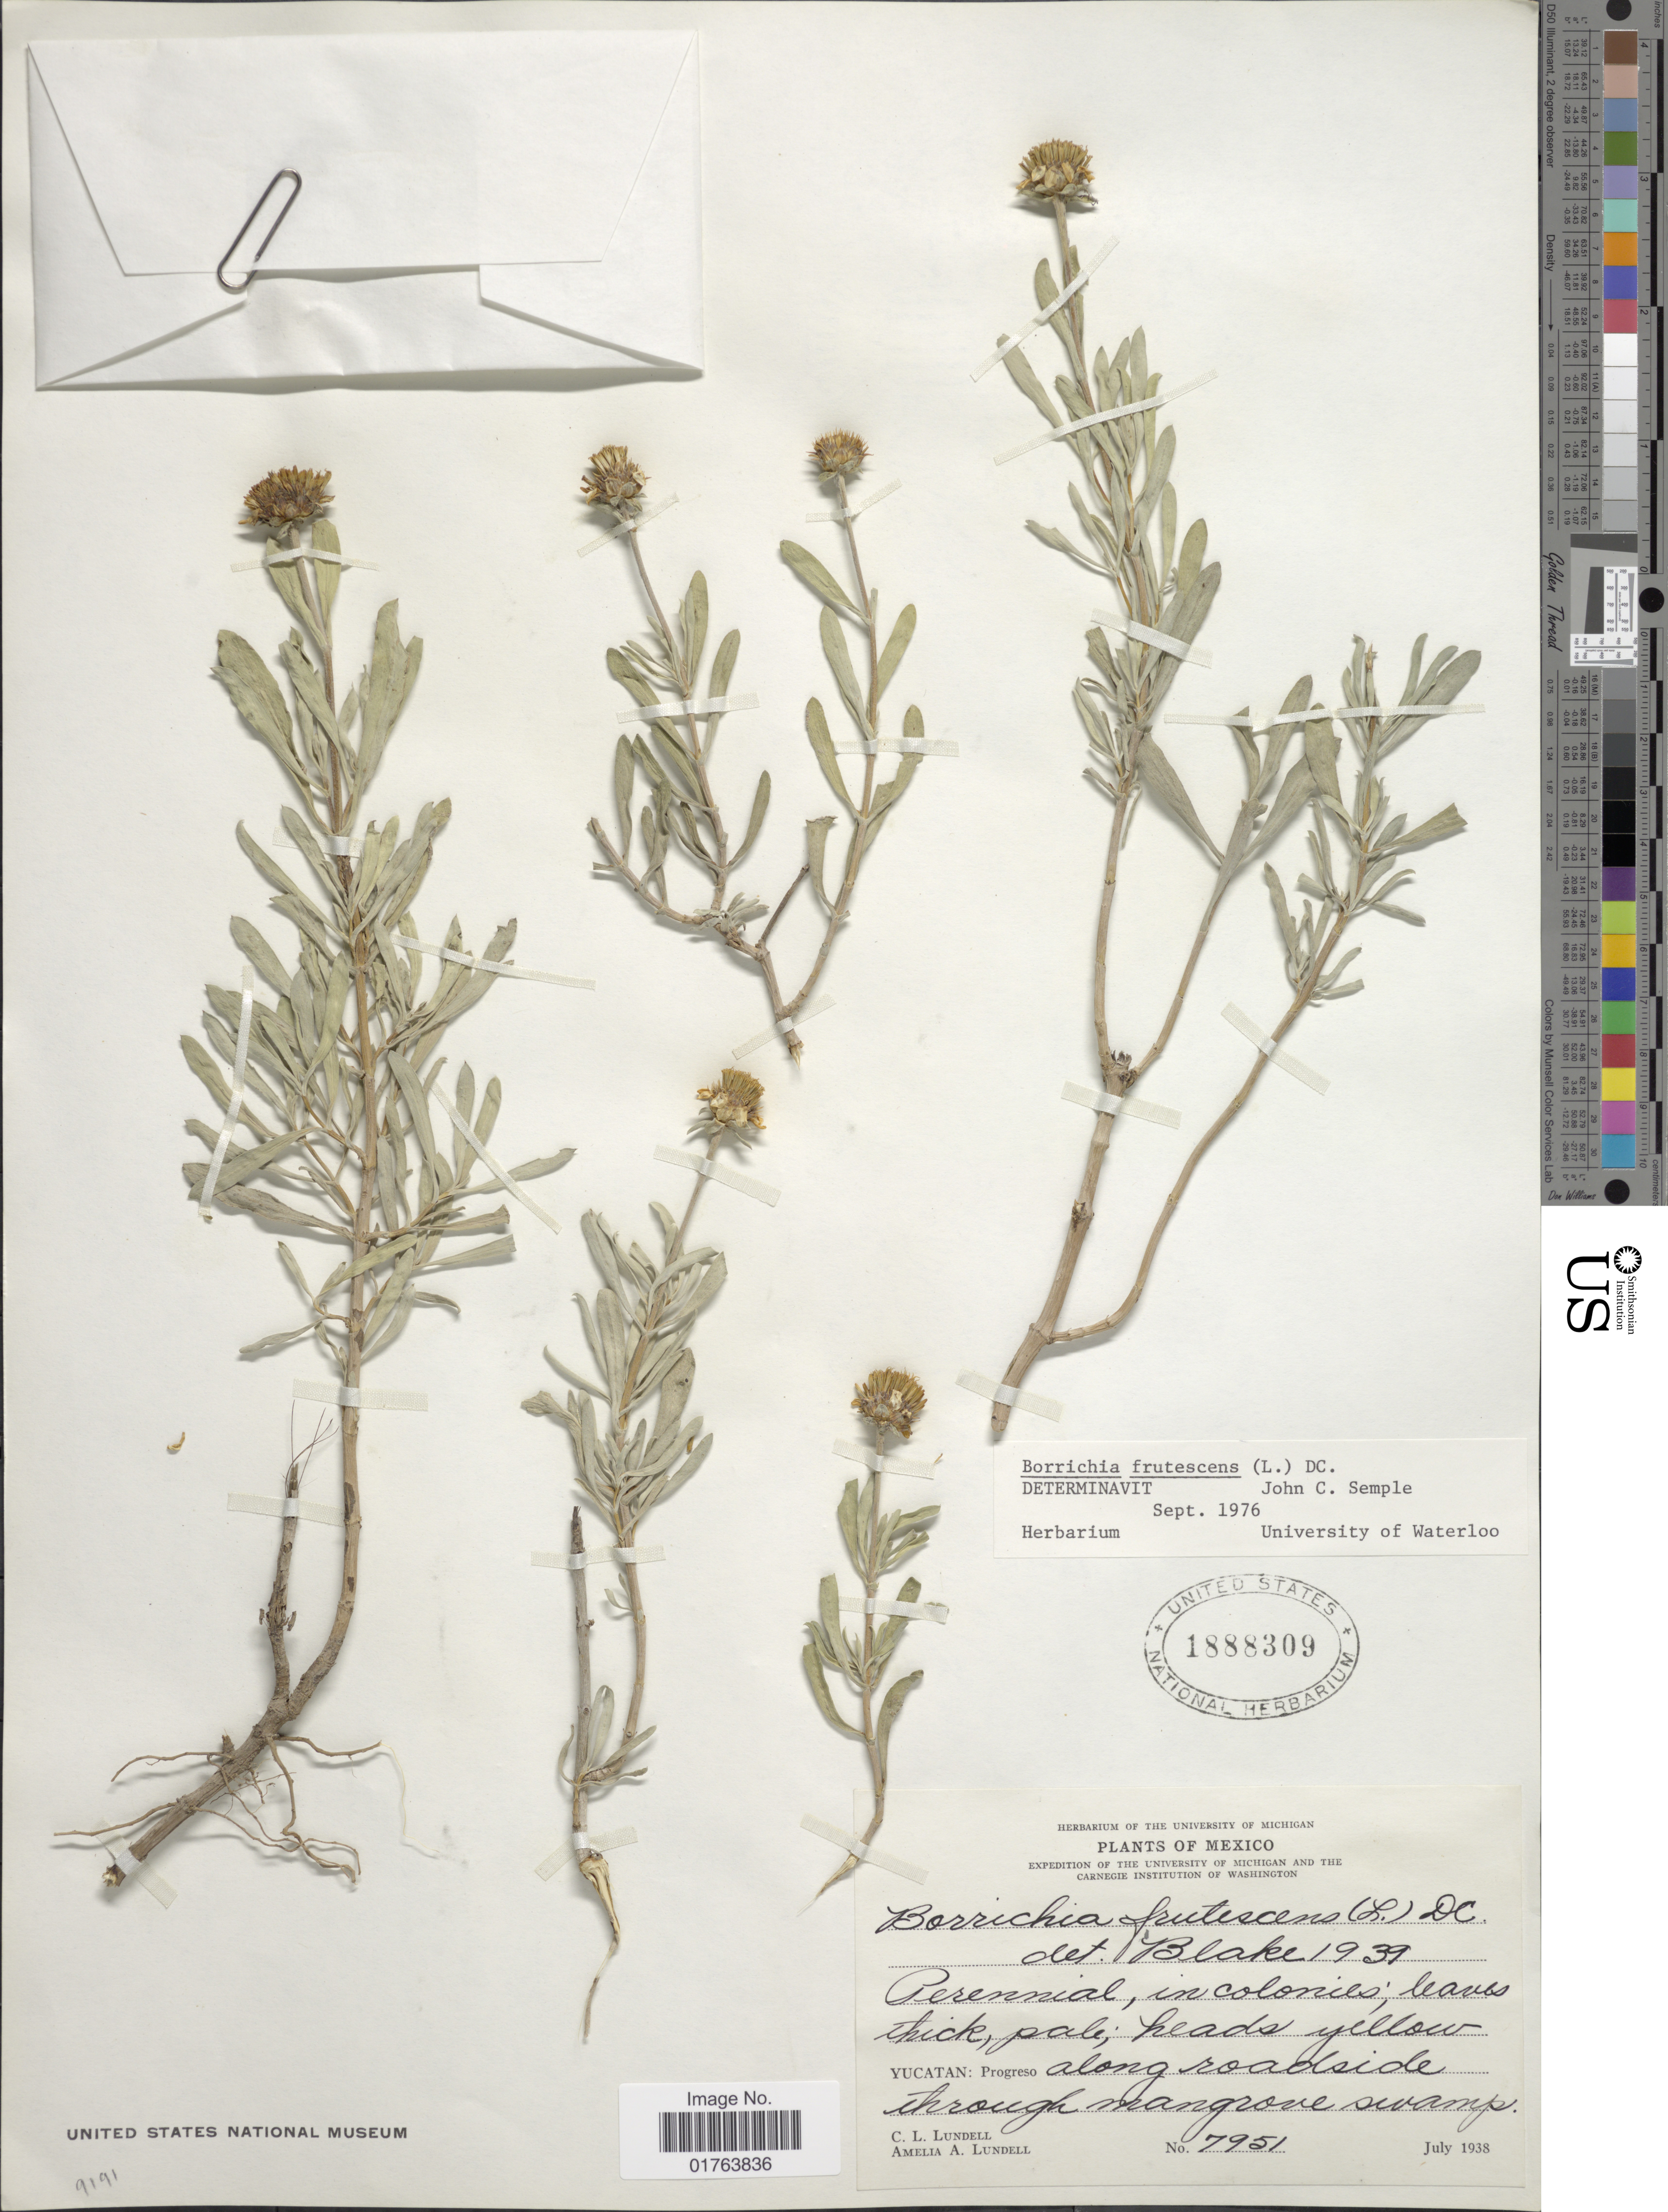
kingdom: Plantae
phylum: Tracheophyta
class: Magnoliopsida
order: Asterales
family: Asteraceae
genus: Borrichia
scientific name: Borrichia frutescens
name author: (L.) DC.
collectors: C. L. Lundell & A. A. Lundell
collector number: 7951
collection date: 1938-07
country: Mexico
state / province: Yucatán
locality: Progreso along roadside through mangrove swamp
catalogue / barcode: US 1888309